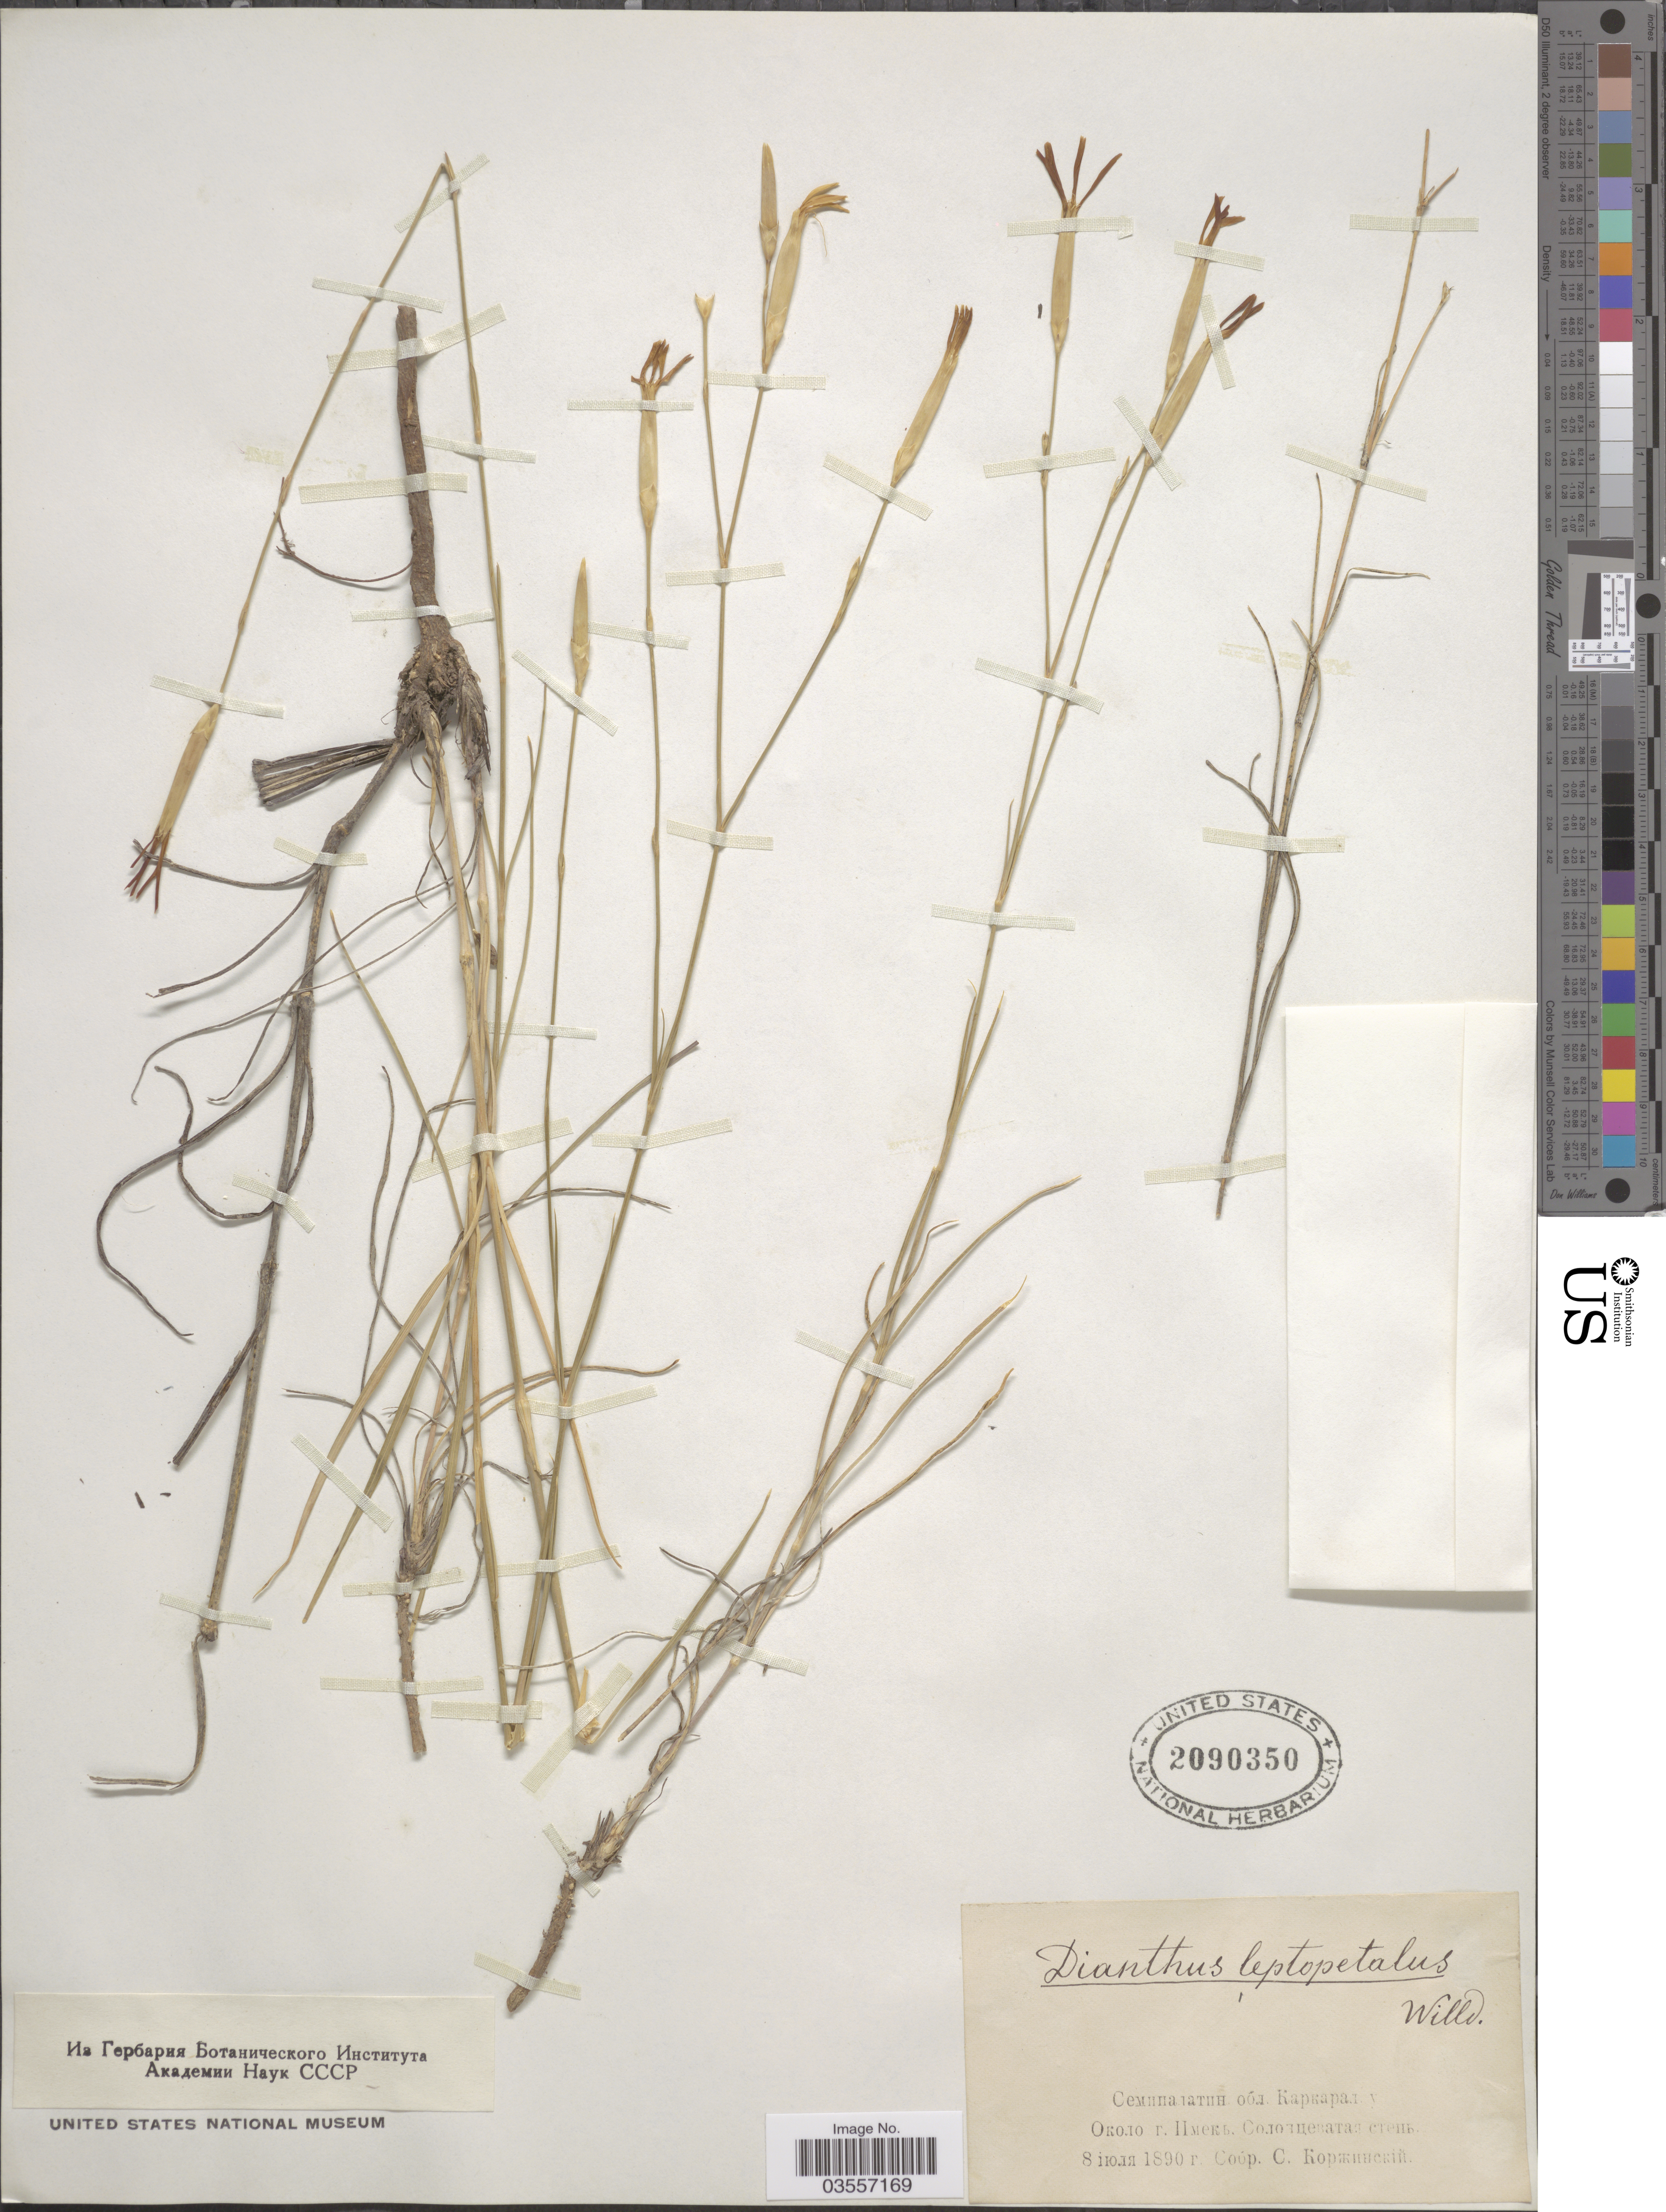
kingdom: Plantae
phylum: Tracheophyta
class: Magnoliopsida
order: Caryophyllales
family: Caryophyllaceae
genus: Dianthus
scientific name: Dianthus leptopetalus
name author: Willd.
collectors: S. Korzchinsky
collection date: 1890-07-08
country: Kazakhstan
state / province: Karaganda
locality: Near Imek.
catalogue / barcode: US 2090350